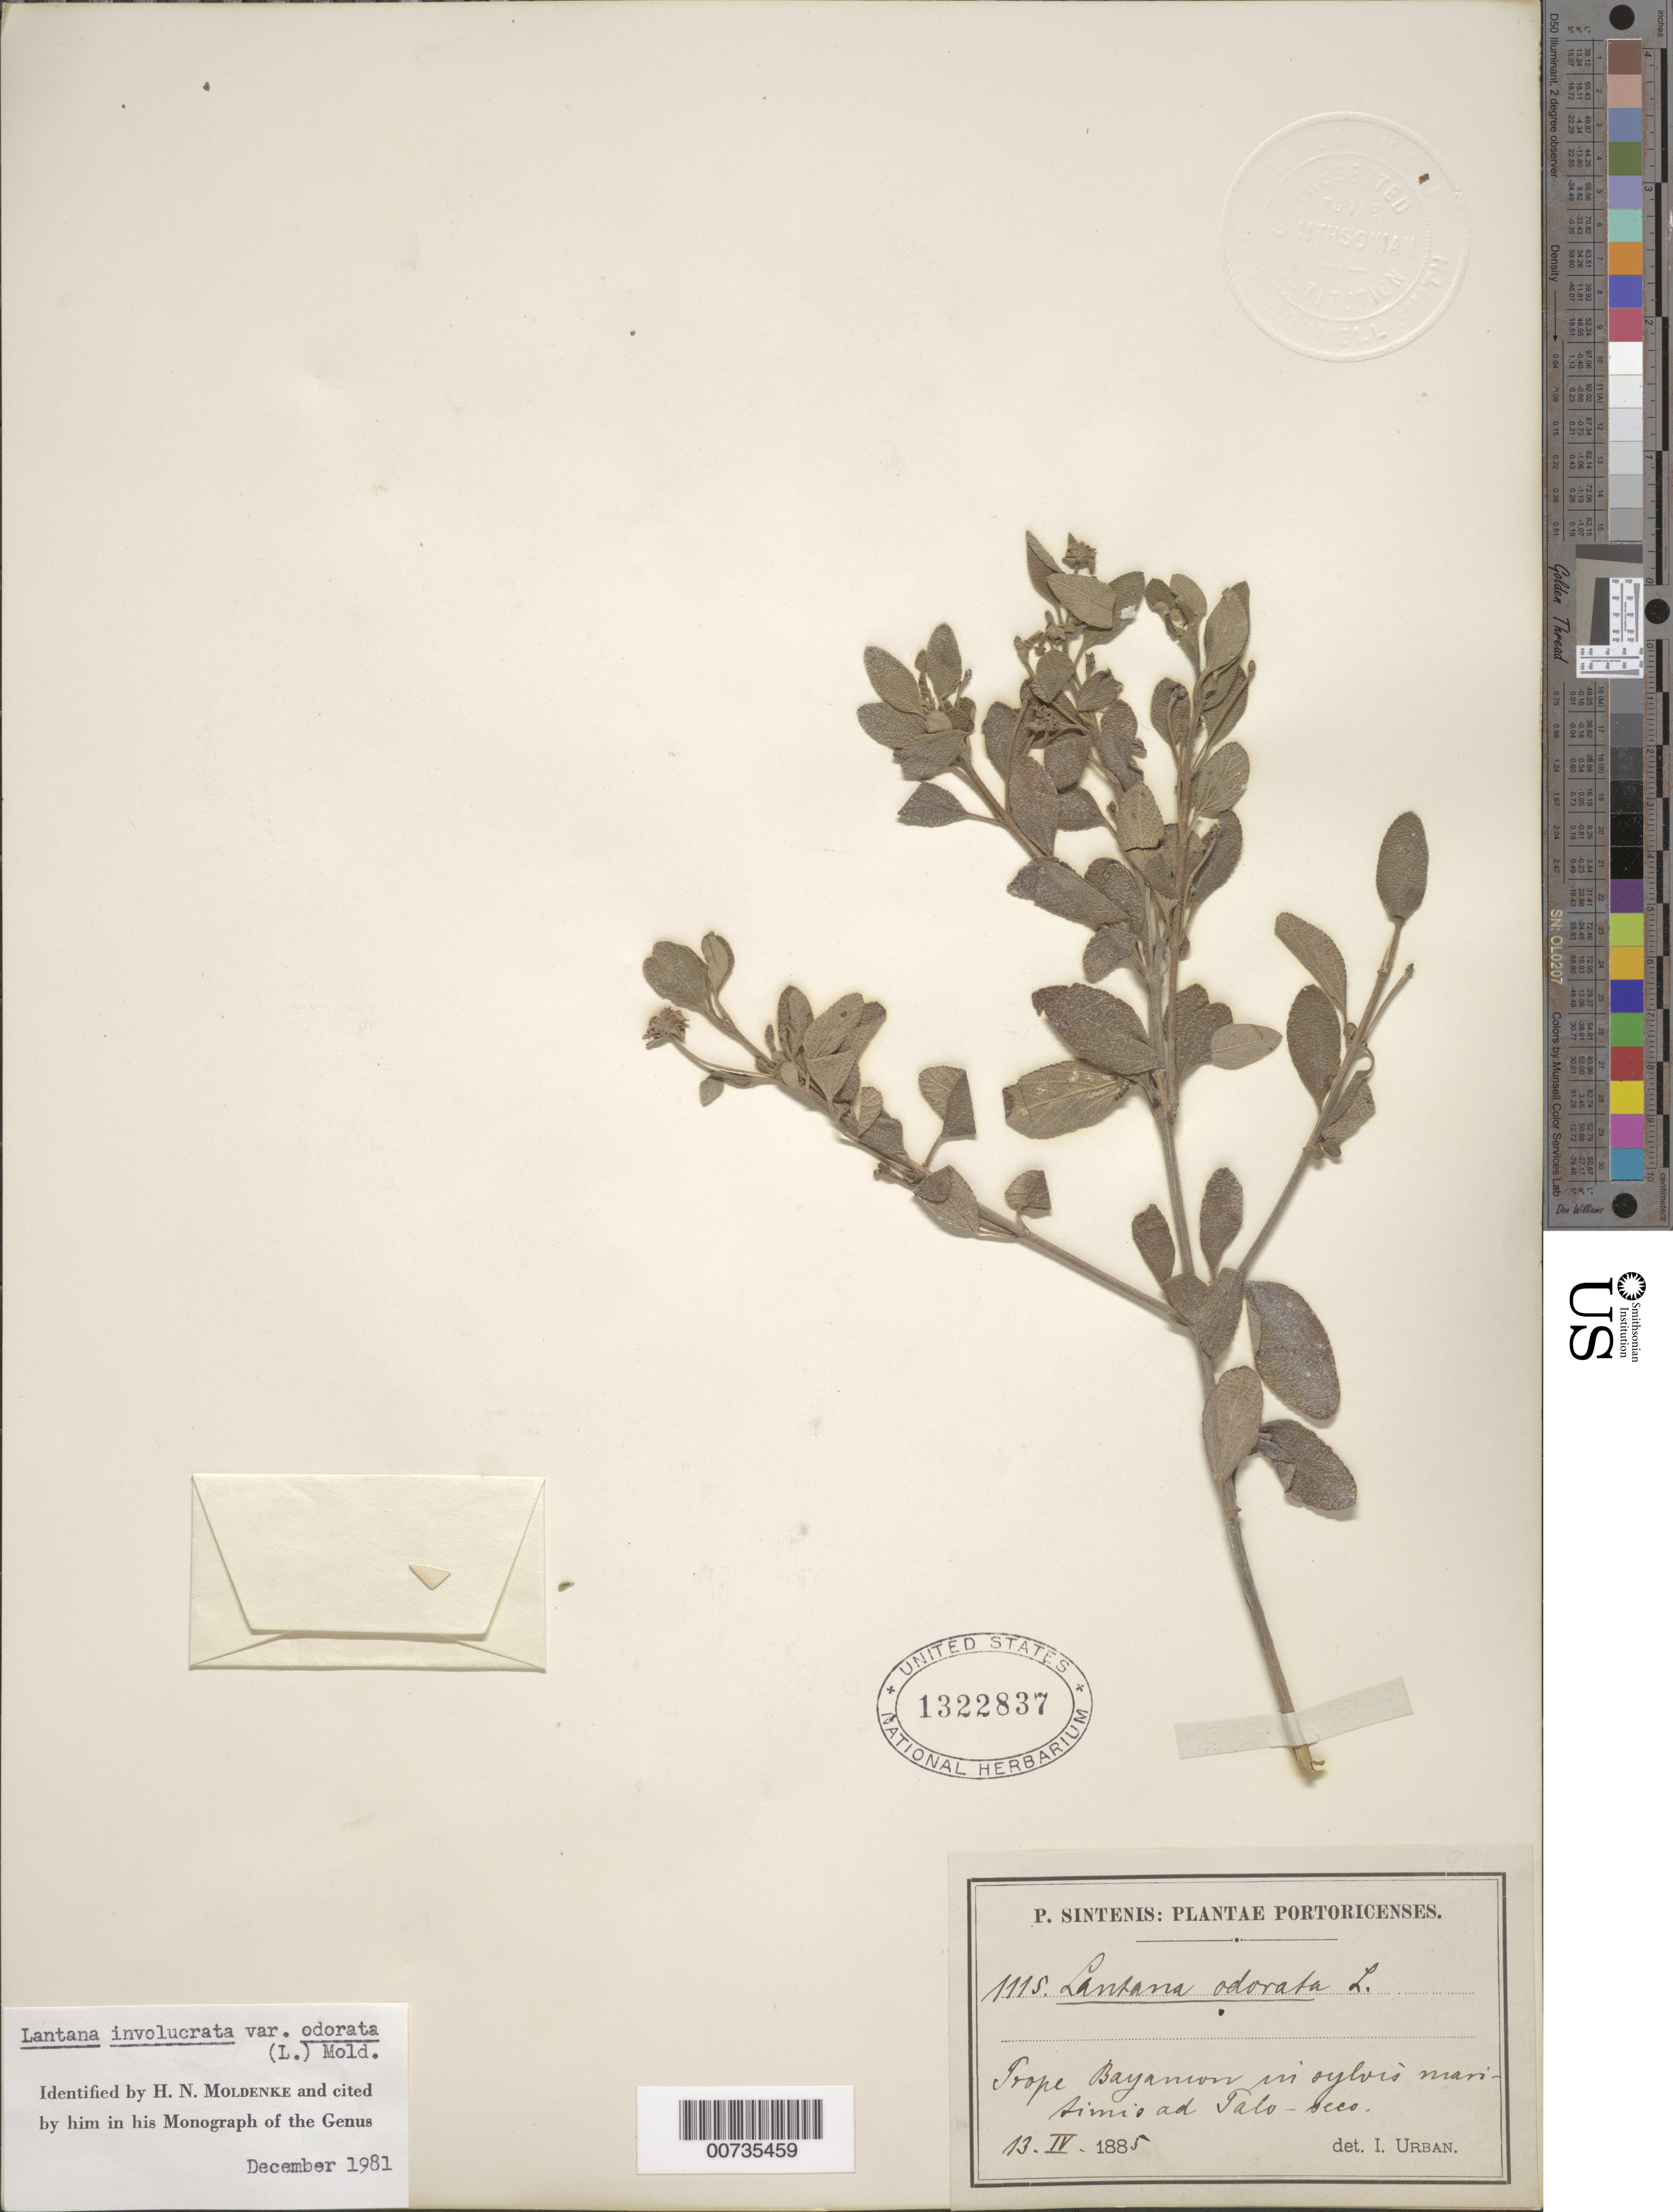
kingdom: Plantae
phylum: Tracheophyta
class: Magnoliopsida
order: Lamiales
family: Verbenaceae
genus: Lantana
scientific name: Lantana involucrata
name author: L.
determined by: Moldenke, H. N.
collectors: P. Sintenis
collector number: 1115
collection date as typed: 13 Apr 1885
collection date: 1885-04-13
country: Puerto Rico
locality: Prope Bayamon.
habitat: In silvis montanis ad Palo-seco.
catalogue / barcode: US 1322837